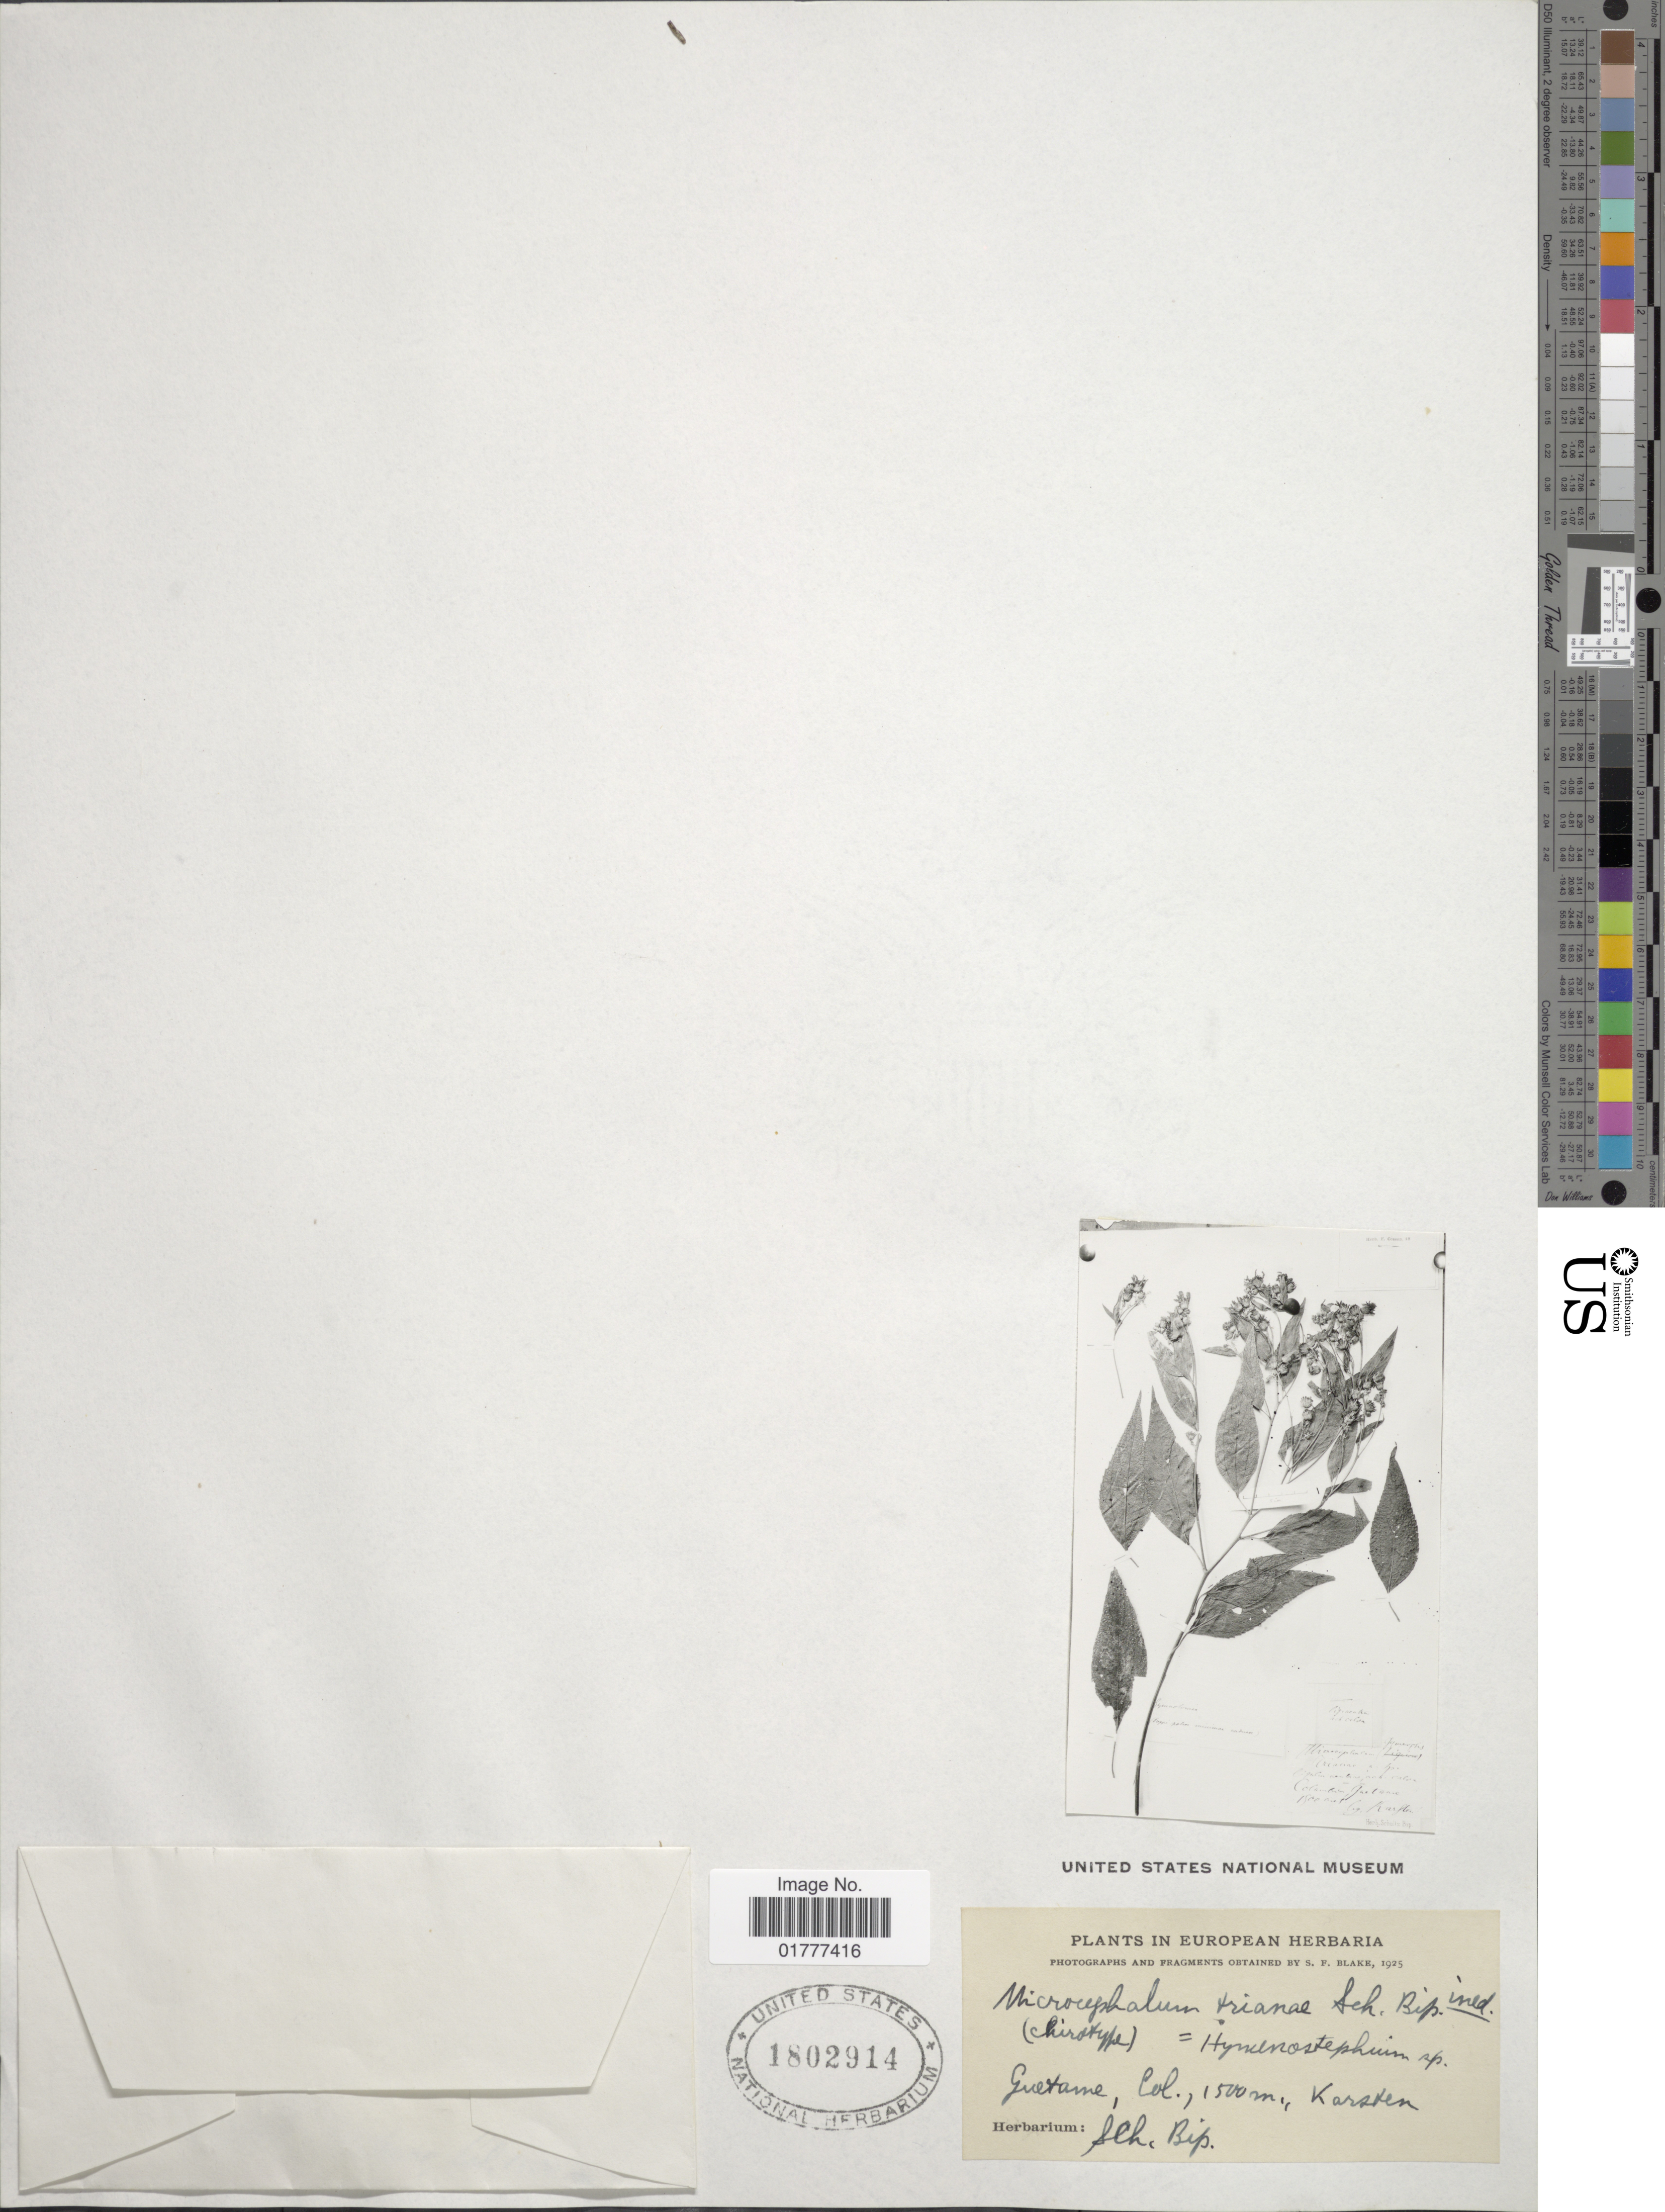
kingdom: Plantae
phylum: Tracheophyta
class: Magnoliopsida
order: Asterales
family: Asteraceae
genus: Hymenostephium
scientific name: Hymenostephium trianae Sch. Bip. comb. ined.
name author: Sch. Bip.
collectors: -. Karsten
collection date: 1925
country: Colombia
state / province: Cundinamarca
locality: Guetame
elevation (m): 1500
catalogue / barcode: US 1802914